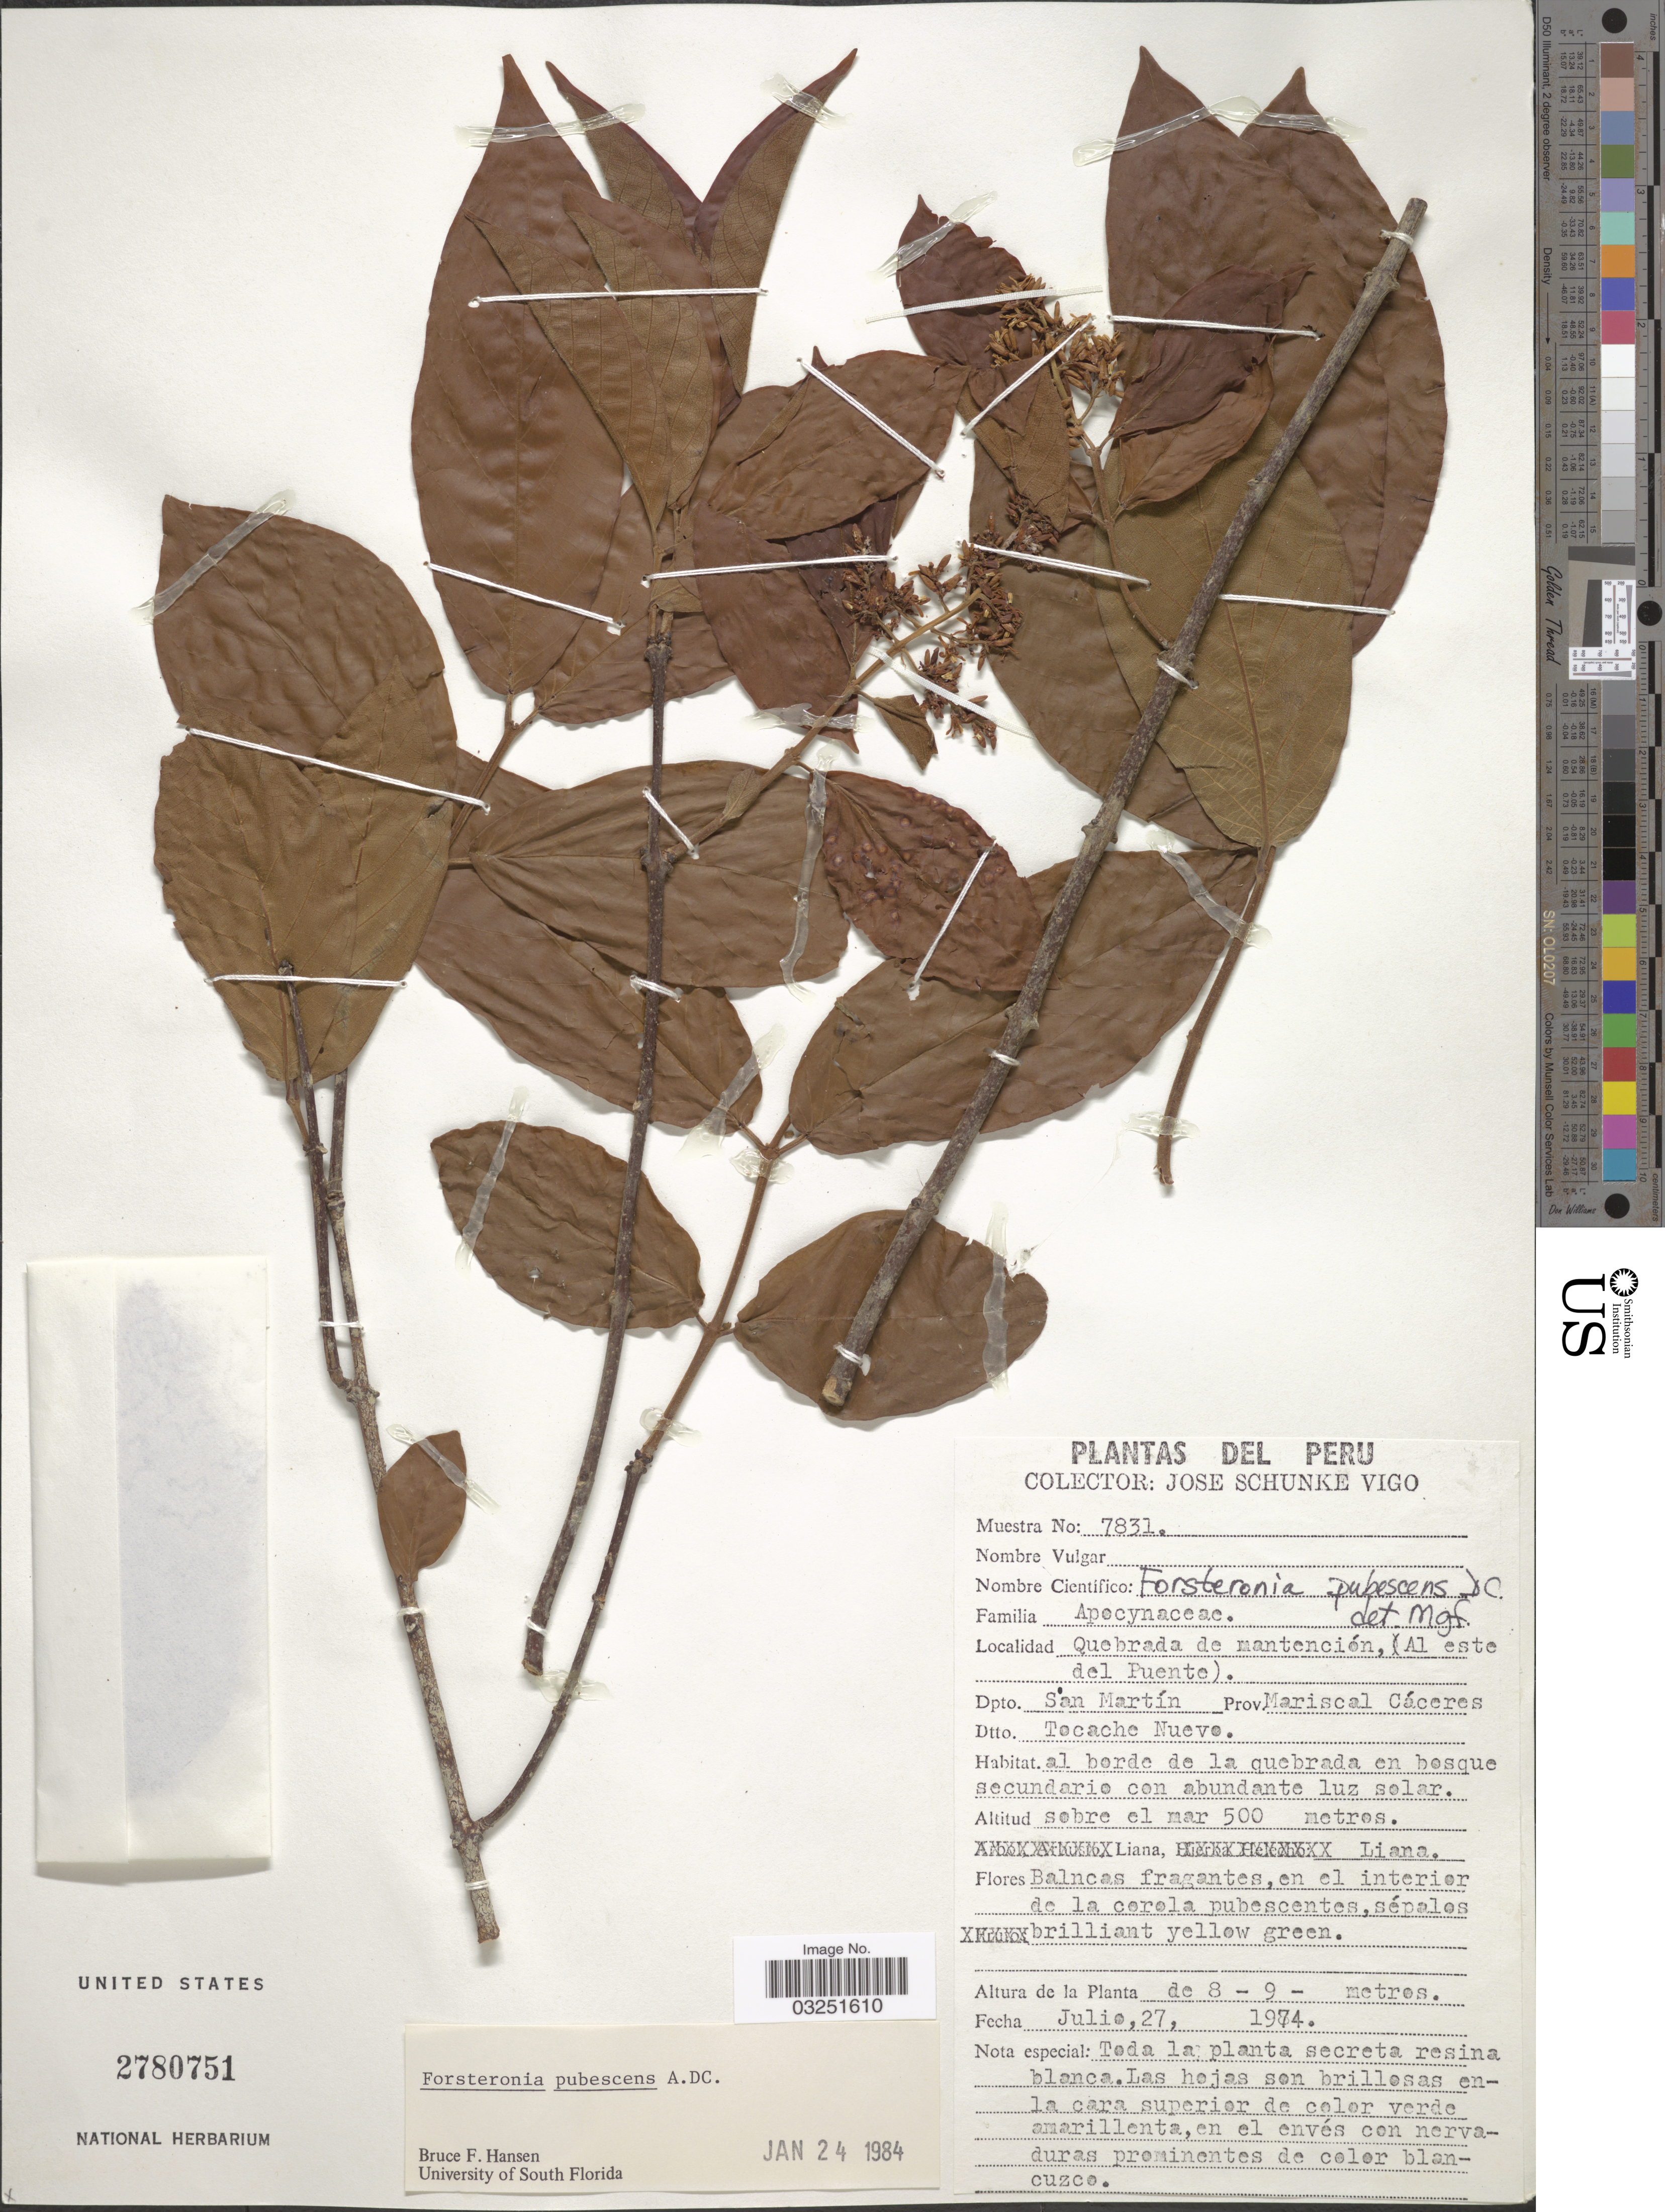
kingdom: Plantae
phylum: Tracheophyta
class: Magnoliopsida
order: Gentianales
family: Apocynaceae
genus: Forsteronia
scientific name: Forsteronia pubescens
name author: A. DC.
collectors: J. Schunke Vigo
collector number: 7831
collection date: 1974-07-27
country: Peru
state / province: San Martín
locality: Quebrada de mantención, (Al este del Puente), Dpto. San Martín, Prov. Mariscal Cáceres, Dtto. Tocache Nuevo.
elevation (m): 500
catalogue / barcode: US 2780751